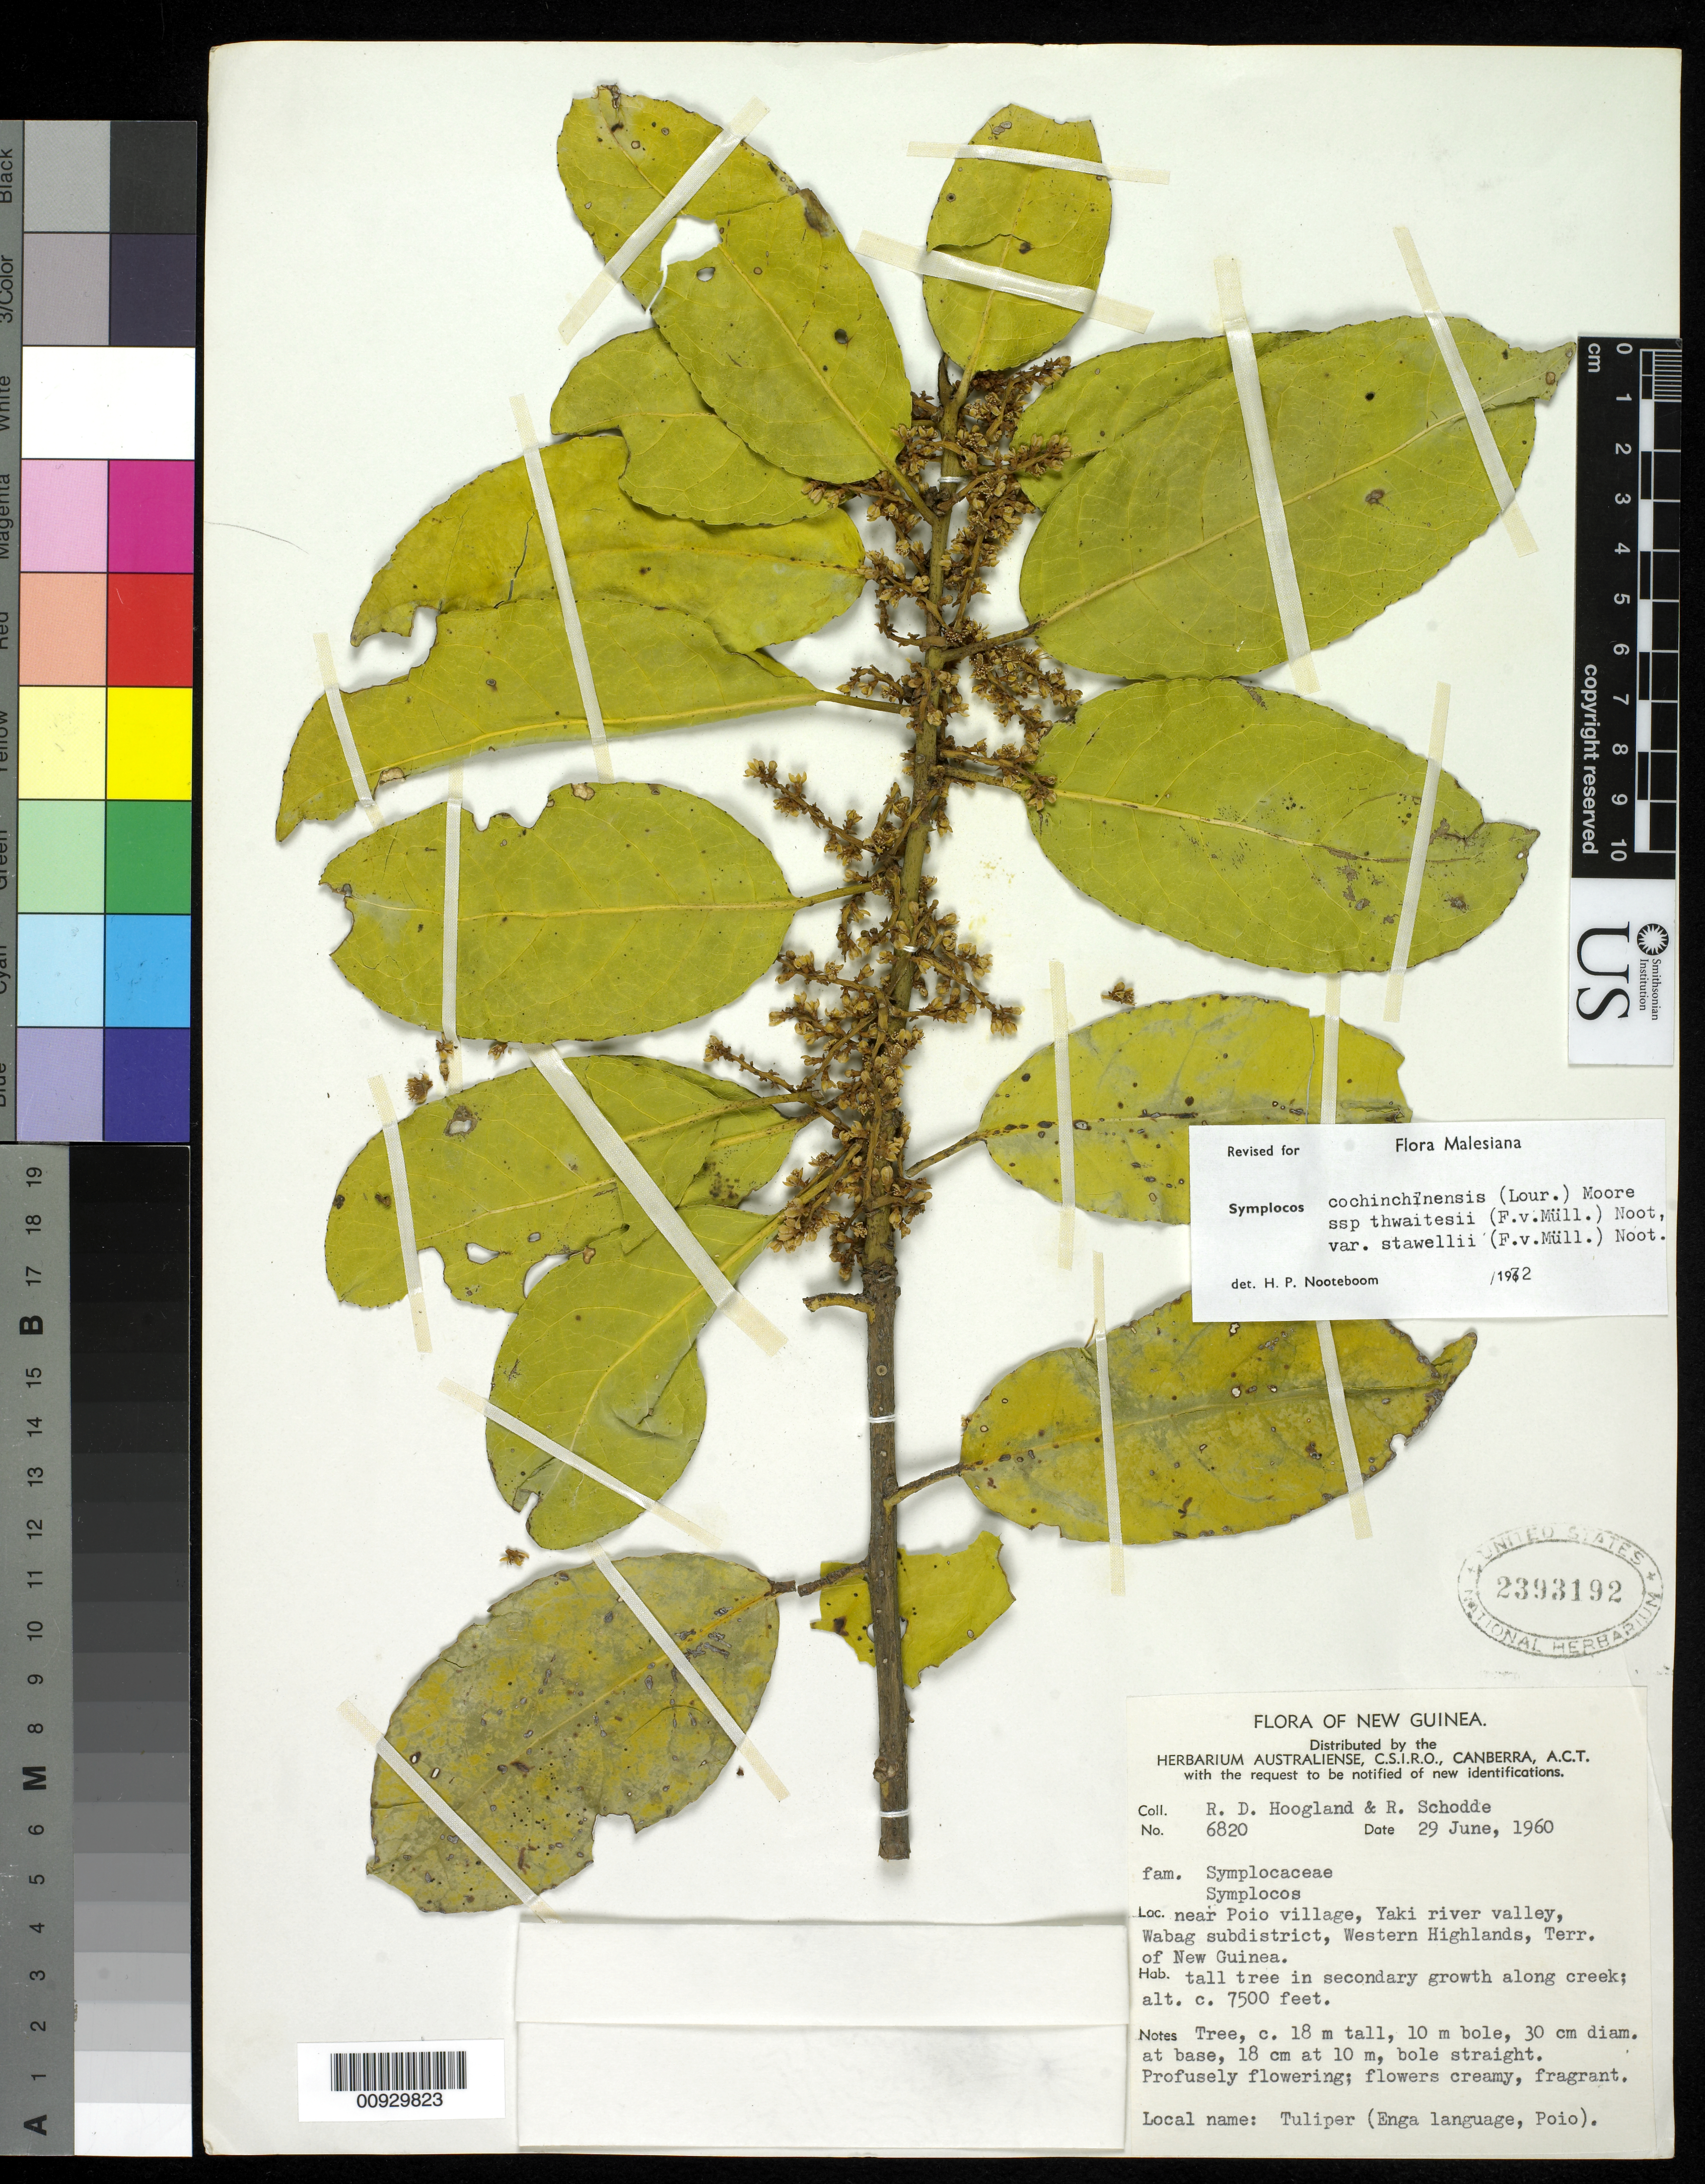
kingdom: Plantae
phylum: Tracheophyta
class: Magnoliopsida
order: Ericales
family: Symplocaceae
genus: Symplocos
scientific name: Symplocos cochinchinensis var. thwaitesii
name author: (F. Muell.) Noot.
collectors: R. D. Hoogland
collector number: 6820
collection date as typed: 29 Jun 1960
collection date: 1960-06-29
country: Papua New Guinea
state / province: Enga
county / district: Wabag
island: New Guinea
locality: near Poio village, Yaki river valley, Wabag subdistrict, Western highlands, Terr. of New Guinea.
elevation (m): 2286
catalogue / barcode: US 2393192